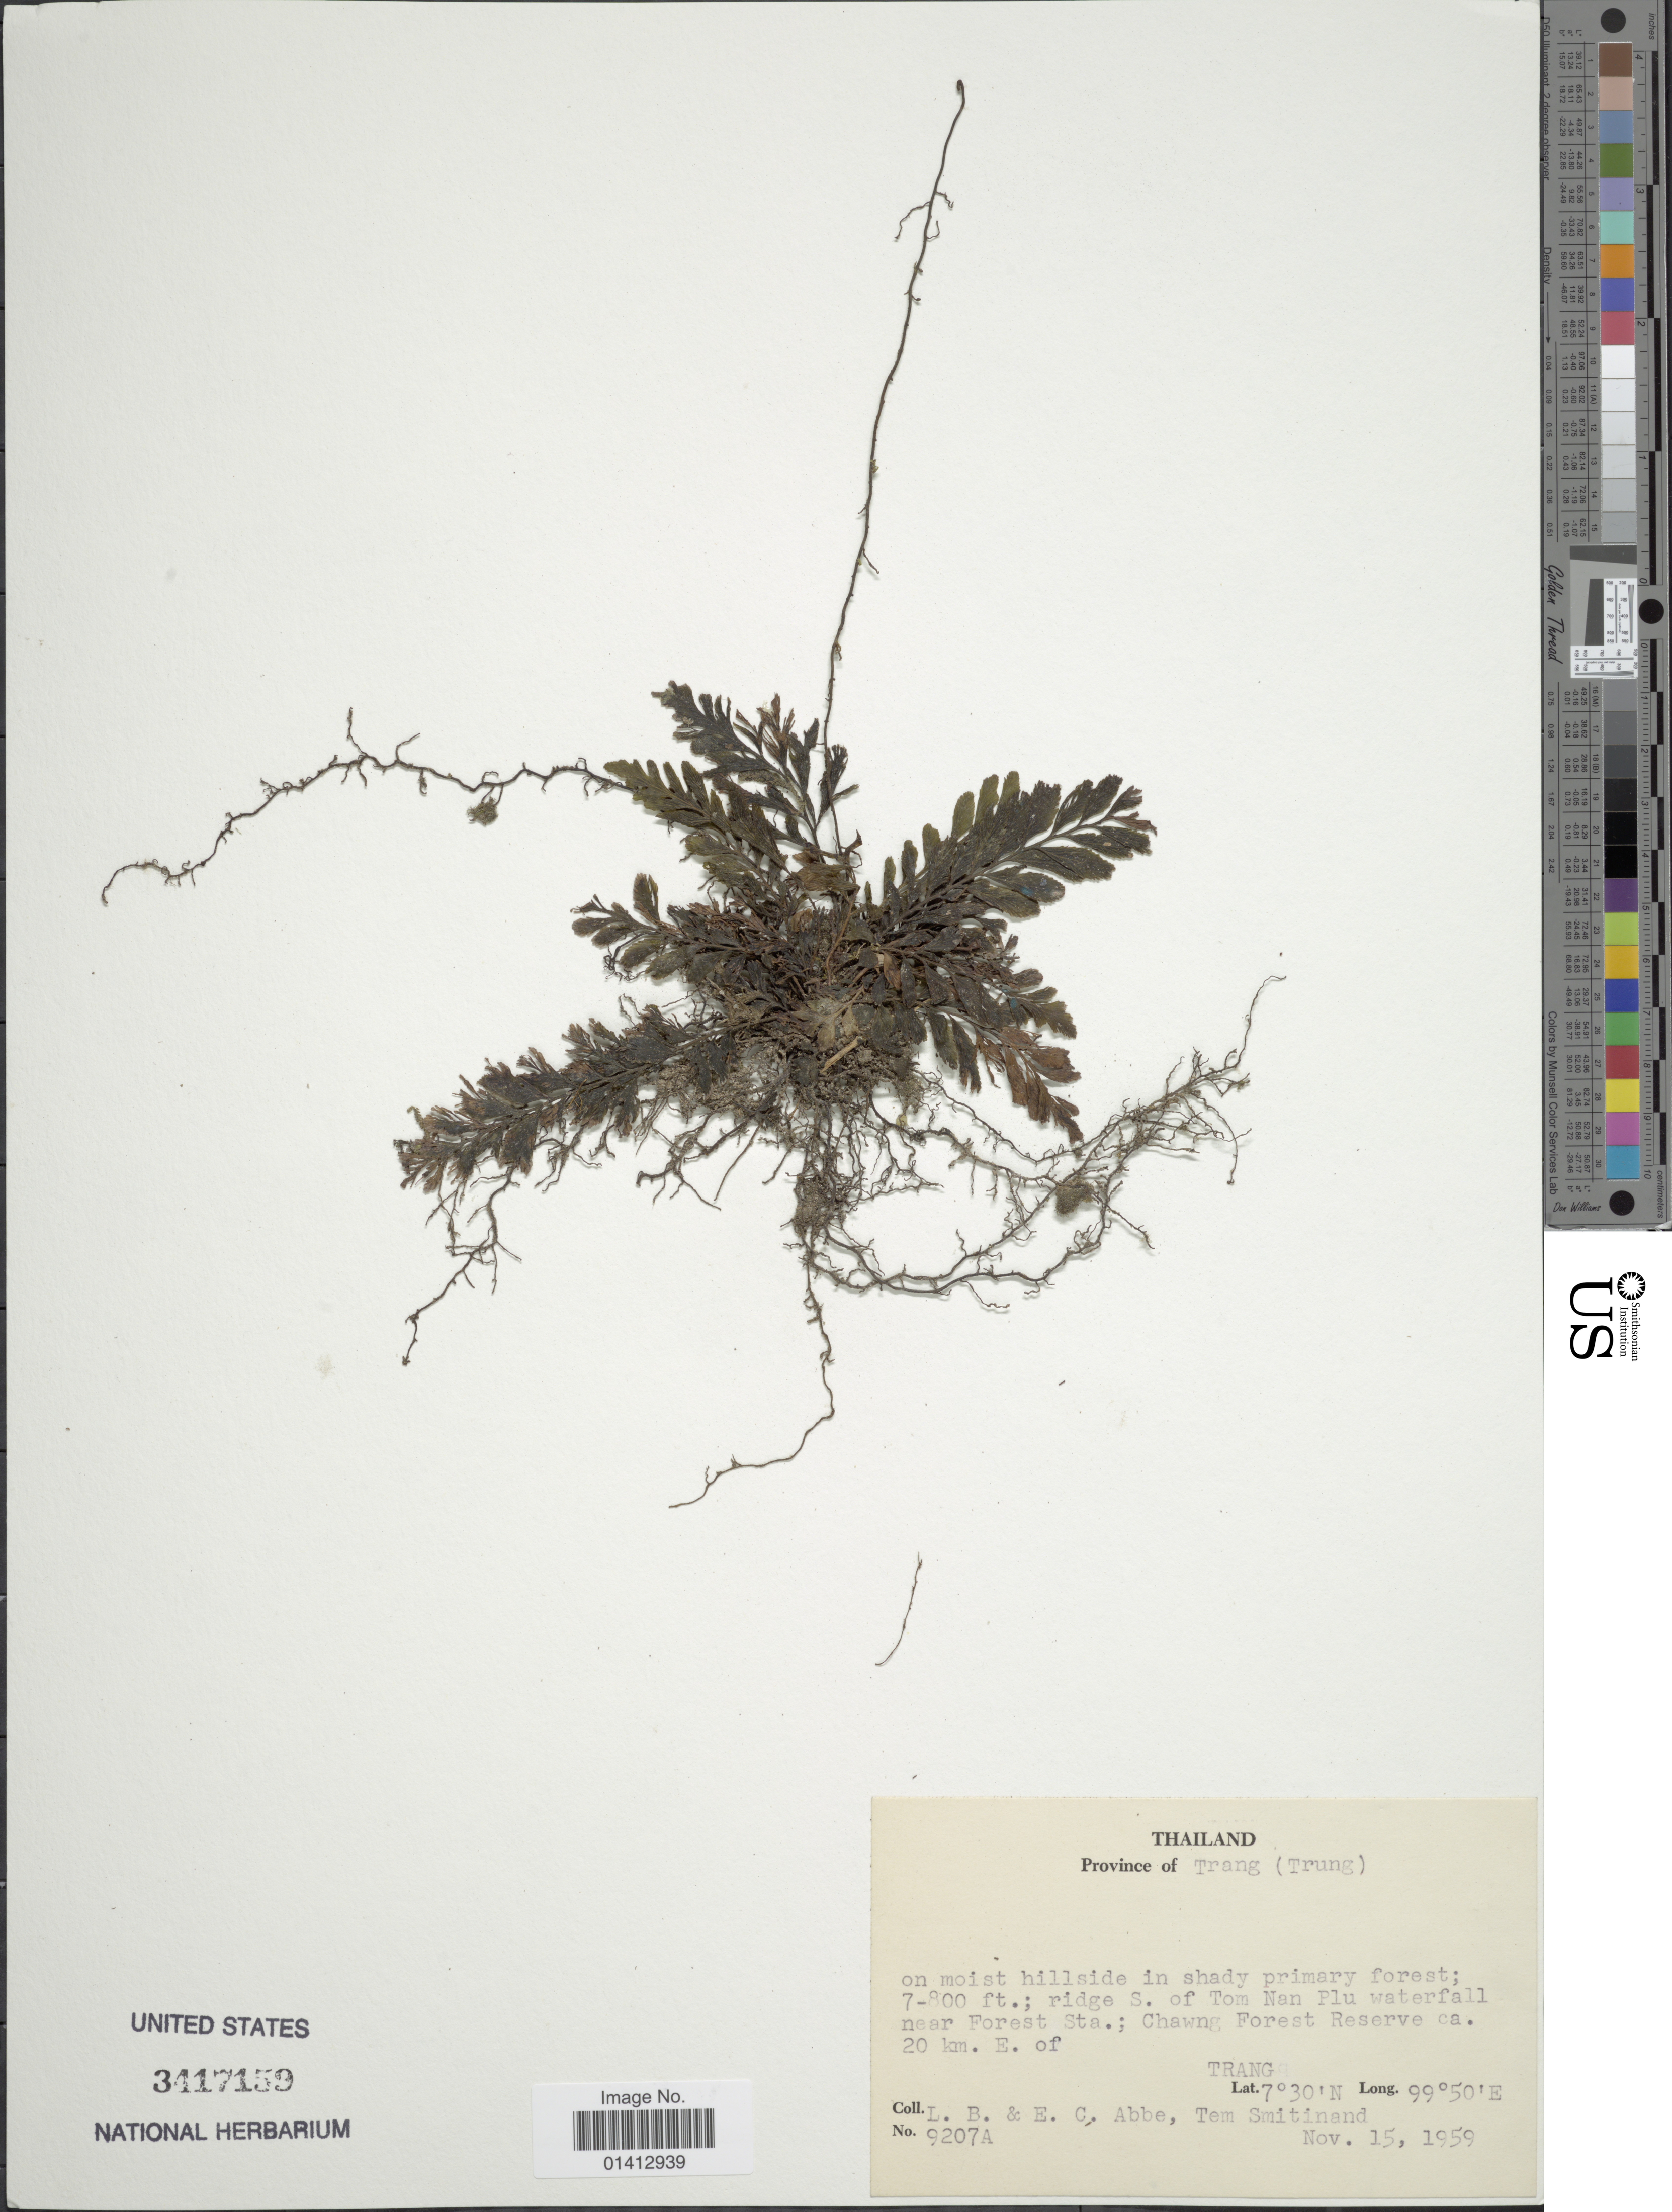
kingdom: Plantae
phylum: Tracheophyta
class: Polypodiopsida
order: Hymenophyllales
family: Hymenophyllaceae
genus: Crepidomanes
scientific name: Crepidomanes sp.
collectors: E. C. Abbe, L. B. Abbe & T. Smitinand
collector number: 9207A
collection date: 1959-11-15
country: Thailand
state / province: Trang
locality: Ridge S of Tom Nan Plu waterfall near Forest Sta; Chawng Forest Reserve, 20 km E of Trangh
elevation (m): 213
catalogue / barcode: US 3417159